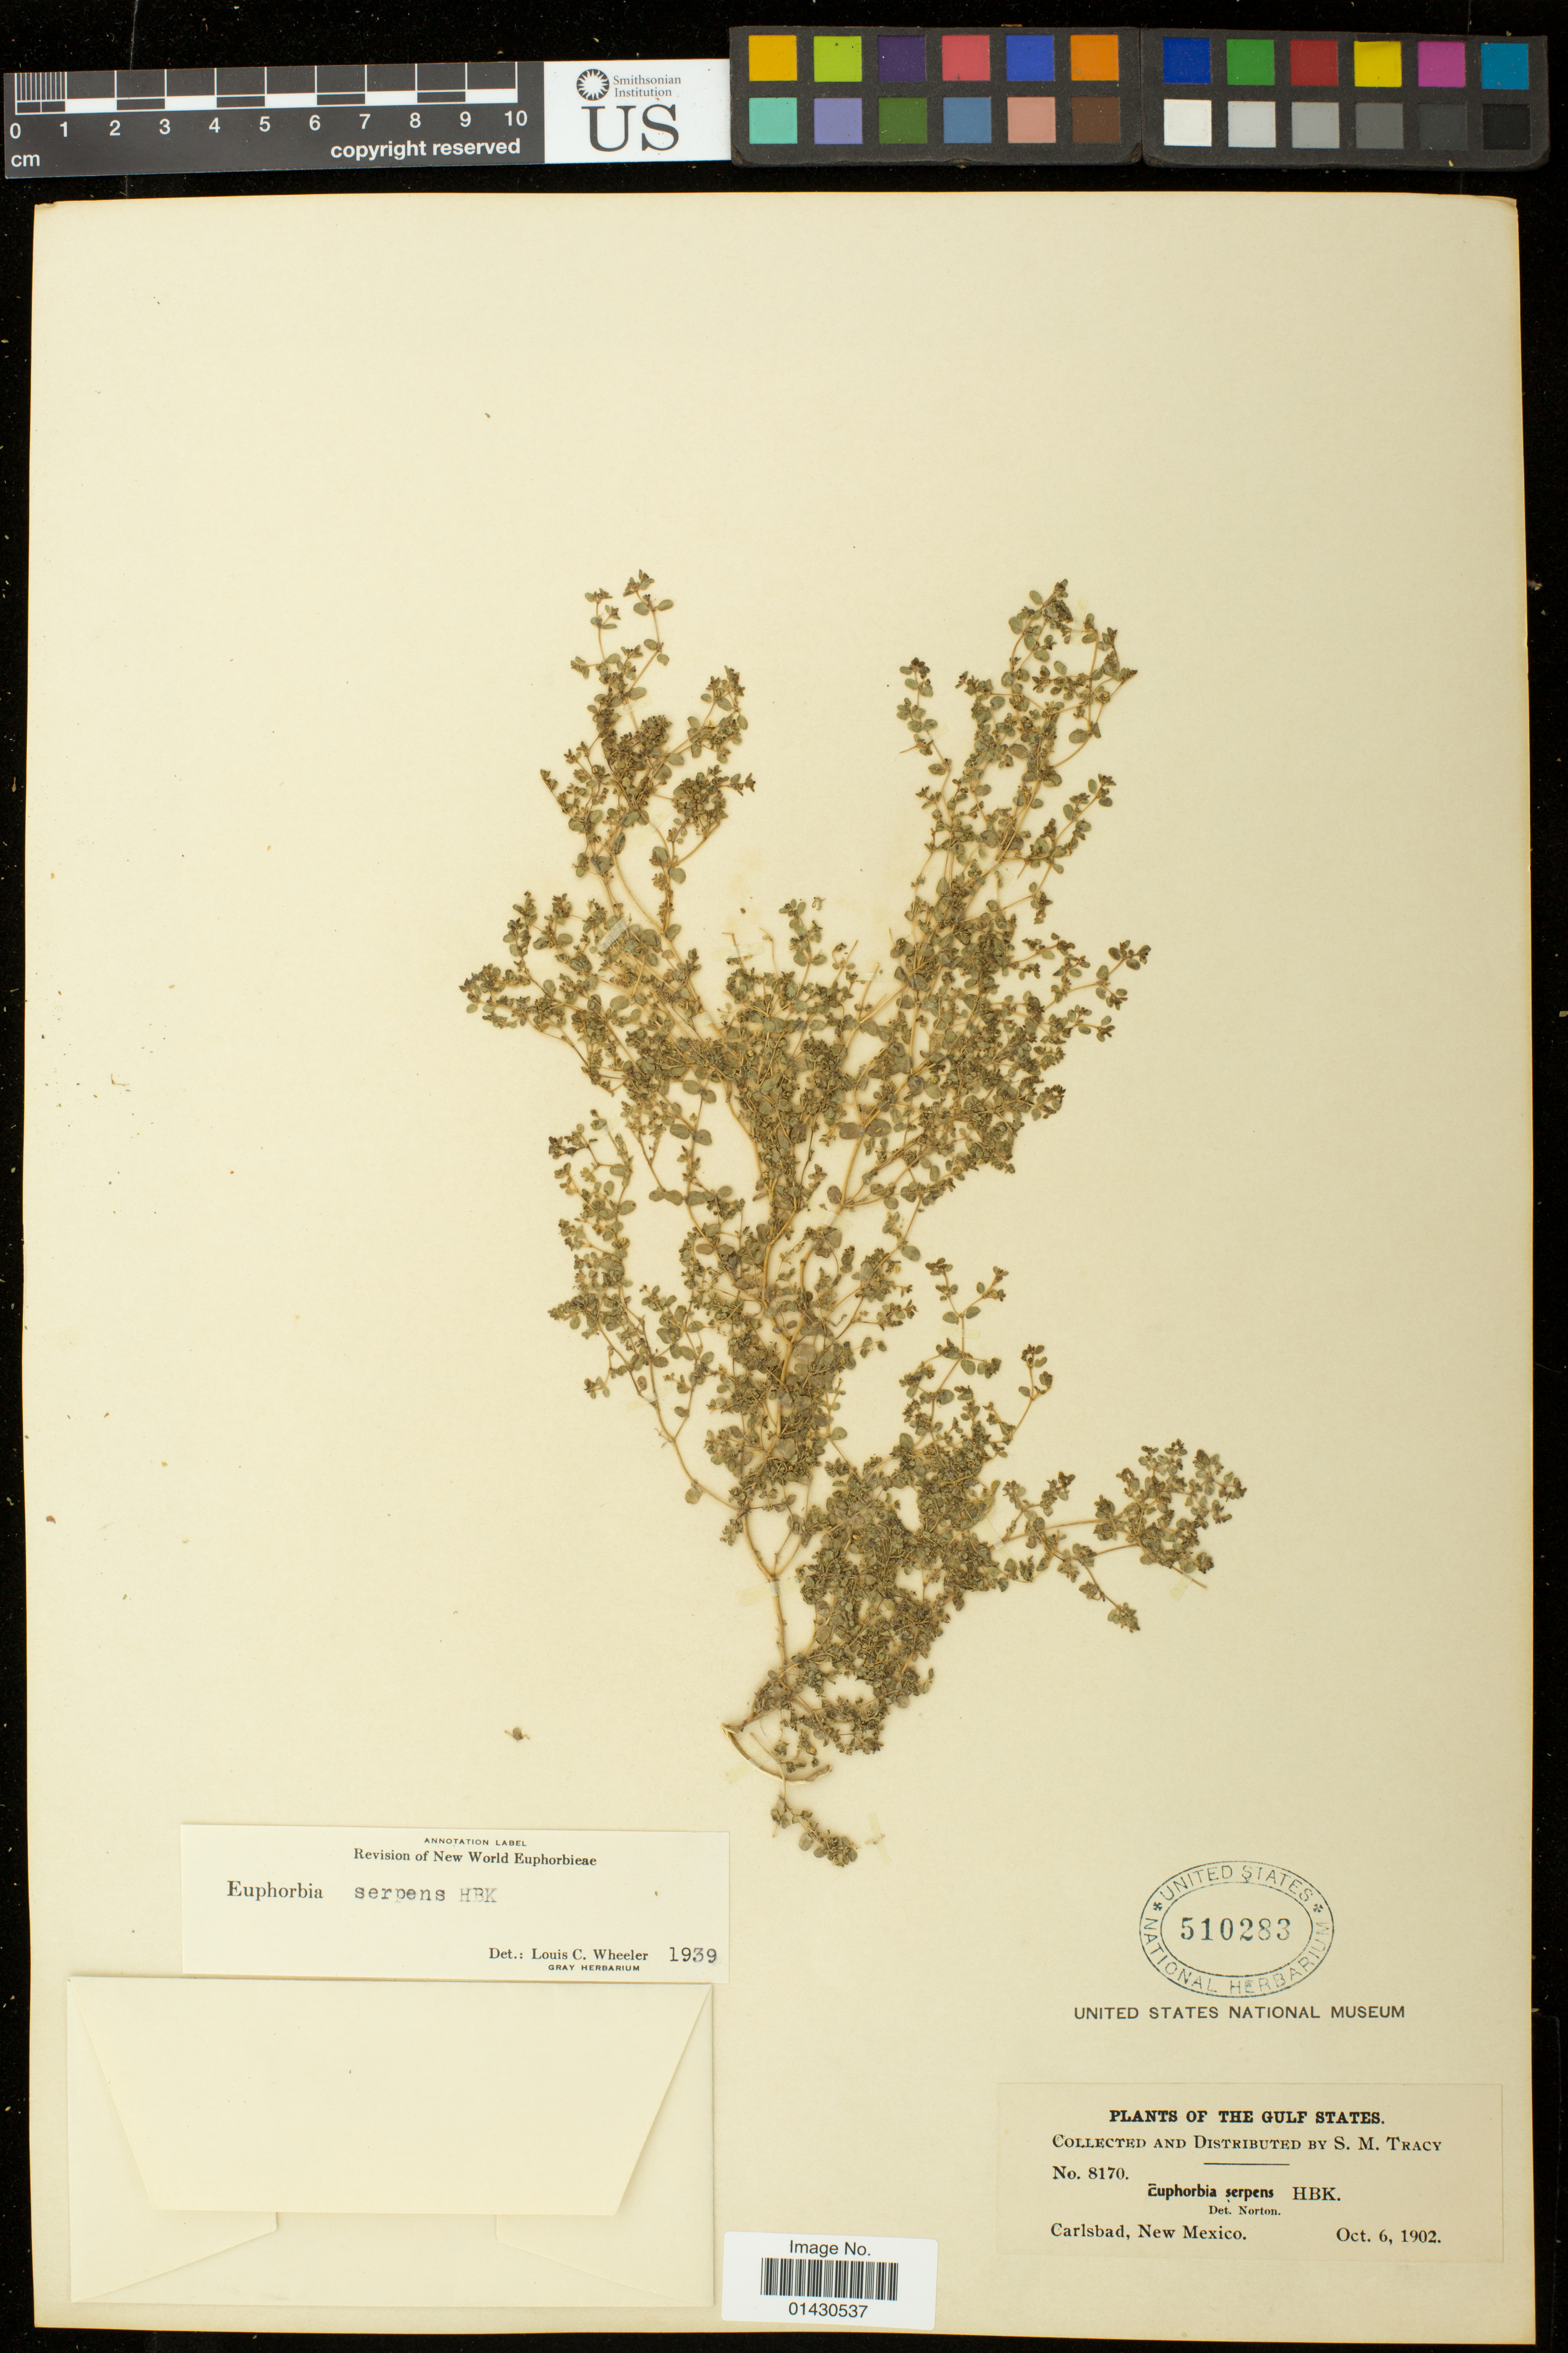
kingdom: Plantae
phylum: Tracheophyta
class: Magnoliopsida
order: Malpighiales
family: Euphorbiaceae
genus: Euphorbia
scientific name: Euphorbia serpens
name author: Kunth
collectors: S. M. Tracy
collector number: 8170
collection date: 1902-10-06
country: United States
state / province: New Mexico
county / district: Eddy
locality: Carlsbad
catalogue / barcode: US 510283